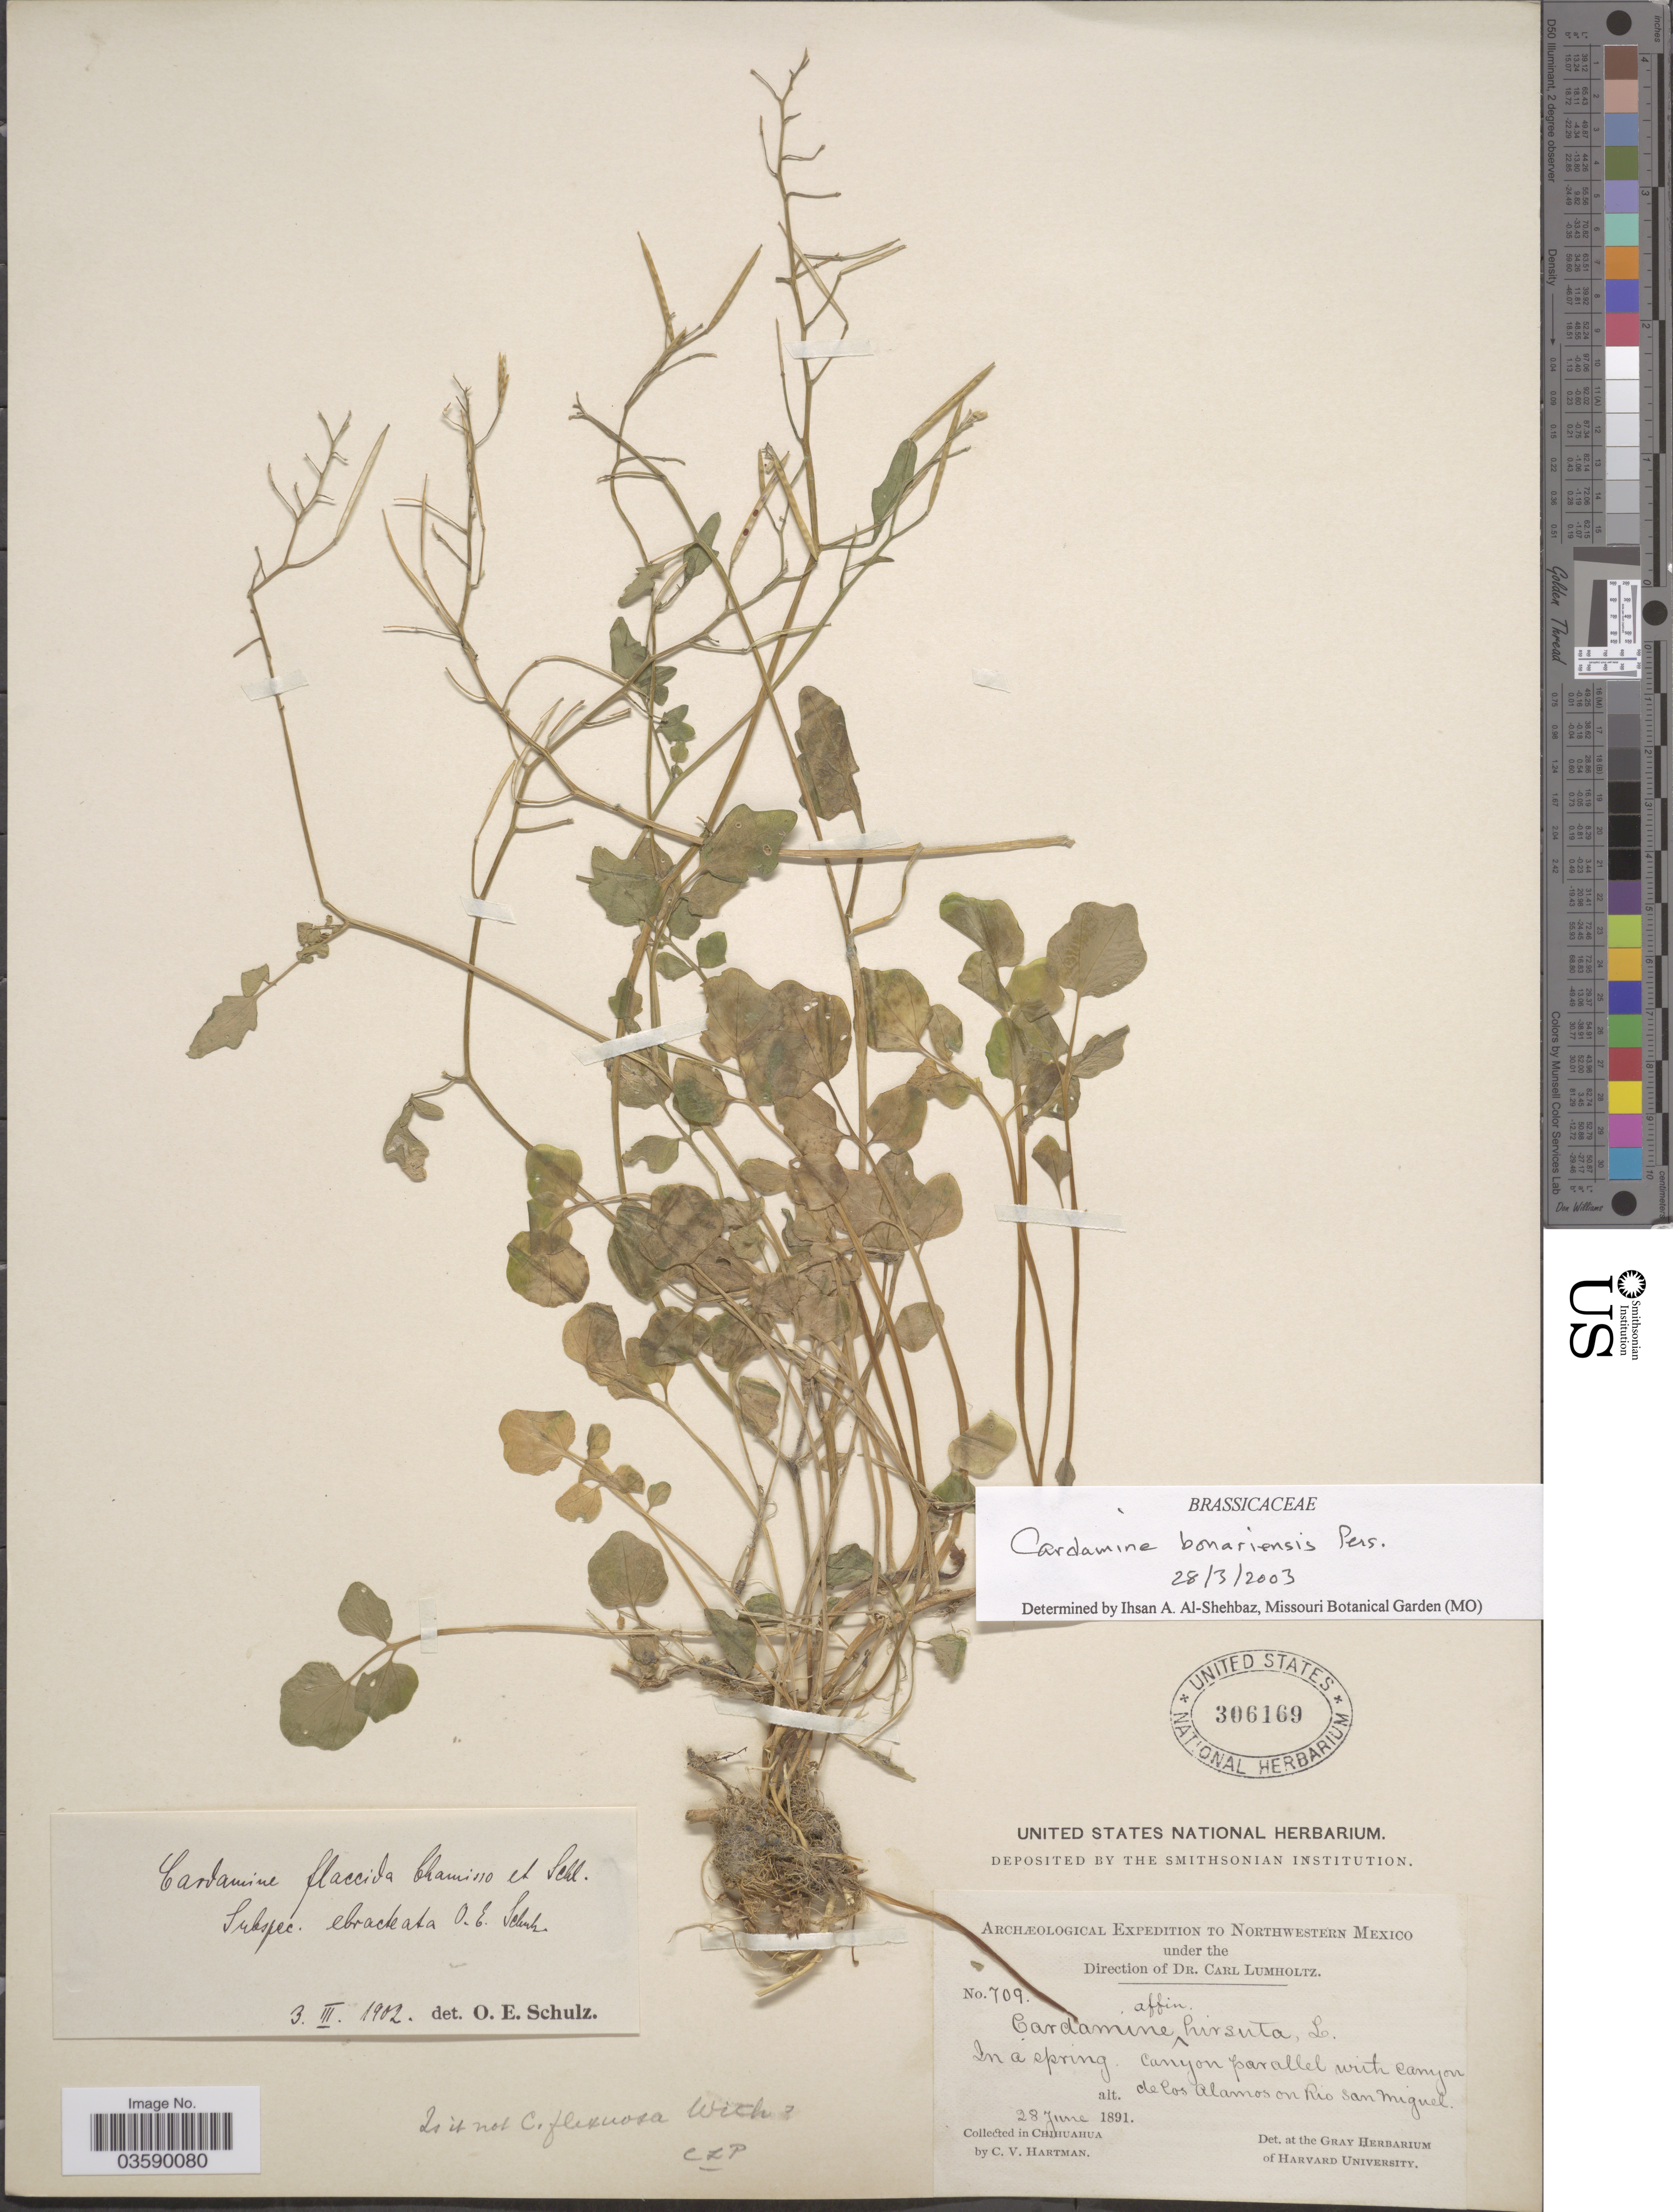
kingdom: Plantae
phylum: Tracheophyta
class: Magnoliopsida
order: Brassicales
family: Brassicaceae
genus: Cardamine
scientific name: Cardamine bonariensis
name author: Pers.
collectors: C. V. Hartman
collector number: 709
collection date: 1891-06-28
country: Mexico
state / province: Chihuahua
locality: Northwestern Mexico. Canyon parallel with canyon de los Alamos on Rio San Miguel.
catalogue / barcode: US 306169